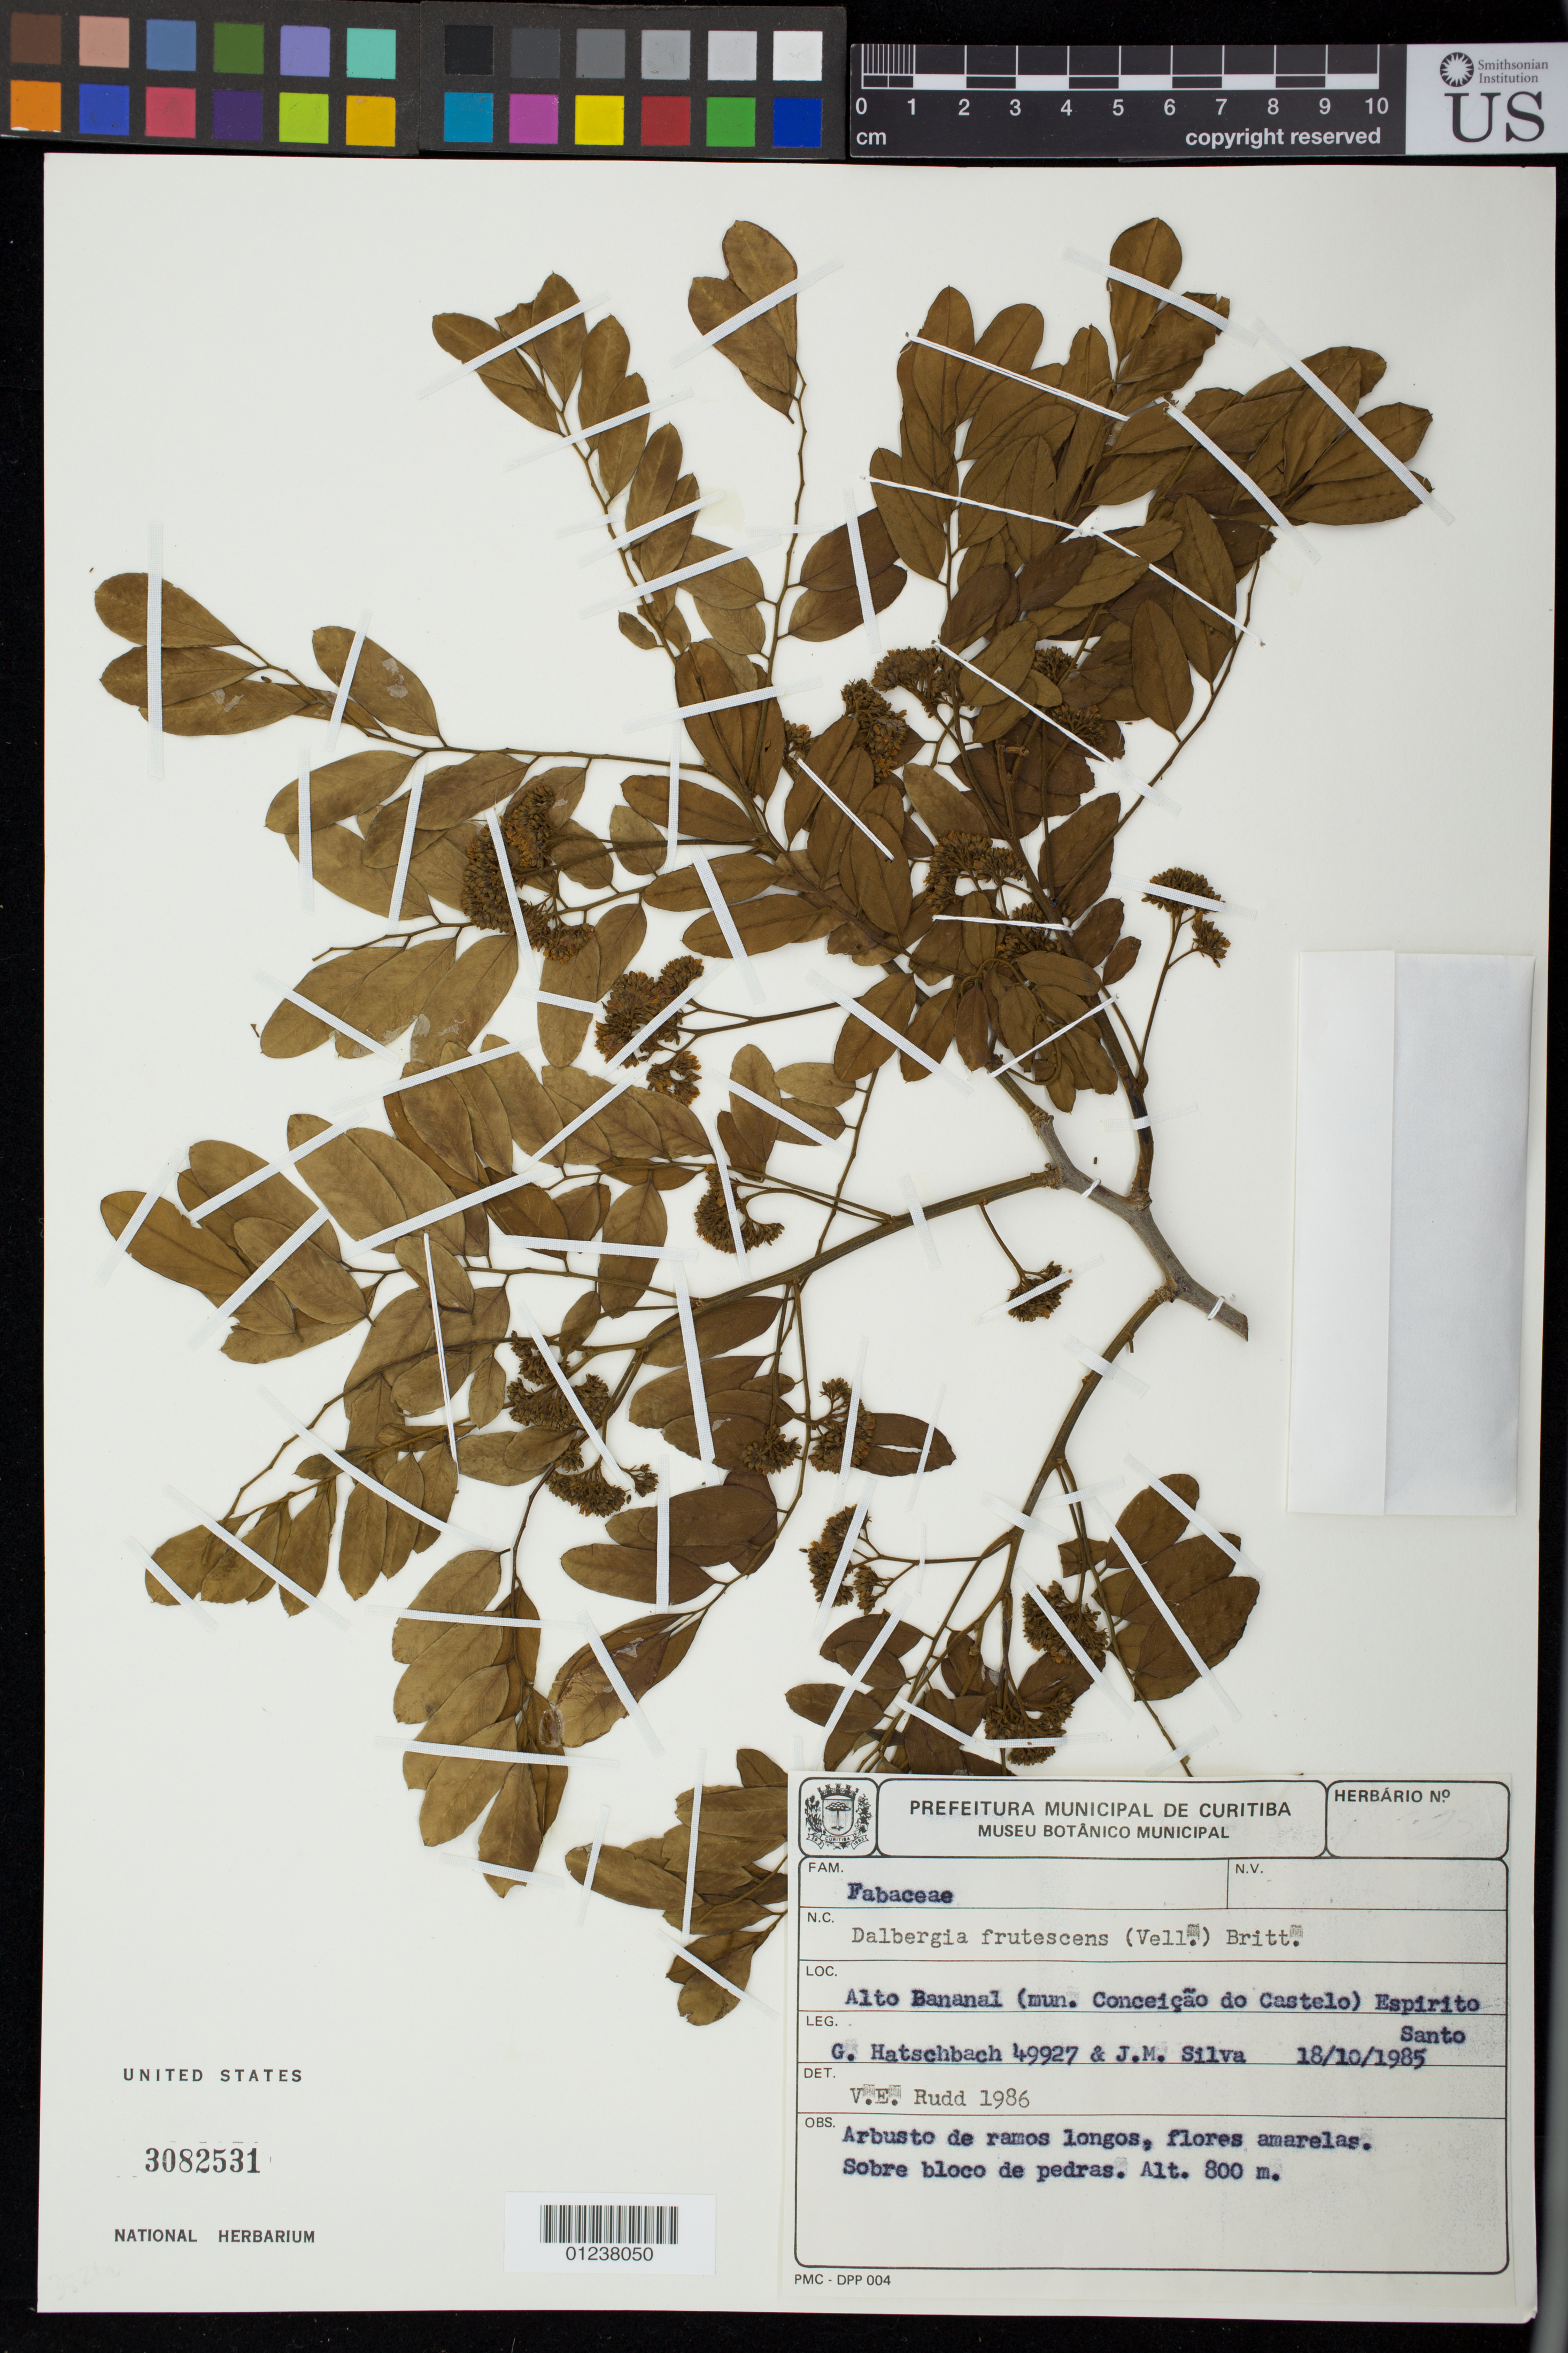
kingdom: Plantae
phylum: Tracheophyta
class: Magnoliopsida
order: Fabales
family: Fabaceae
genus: Dalbergia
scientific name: Dalbergia frutescens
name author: (Vell.) Britton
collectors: G. Hatschbach & J. M. Silva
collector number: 49927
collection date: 1985-10-18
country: Brazil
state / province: Espirito Santo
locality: Alto Bananal, mun. Conceição do Castelo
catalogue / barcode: US 3082531